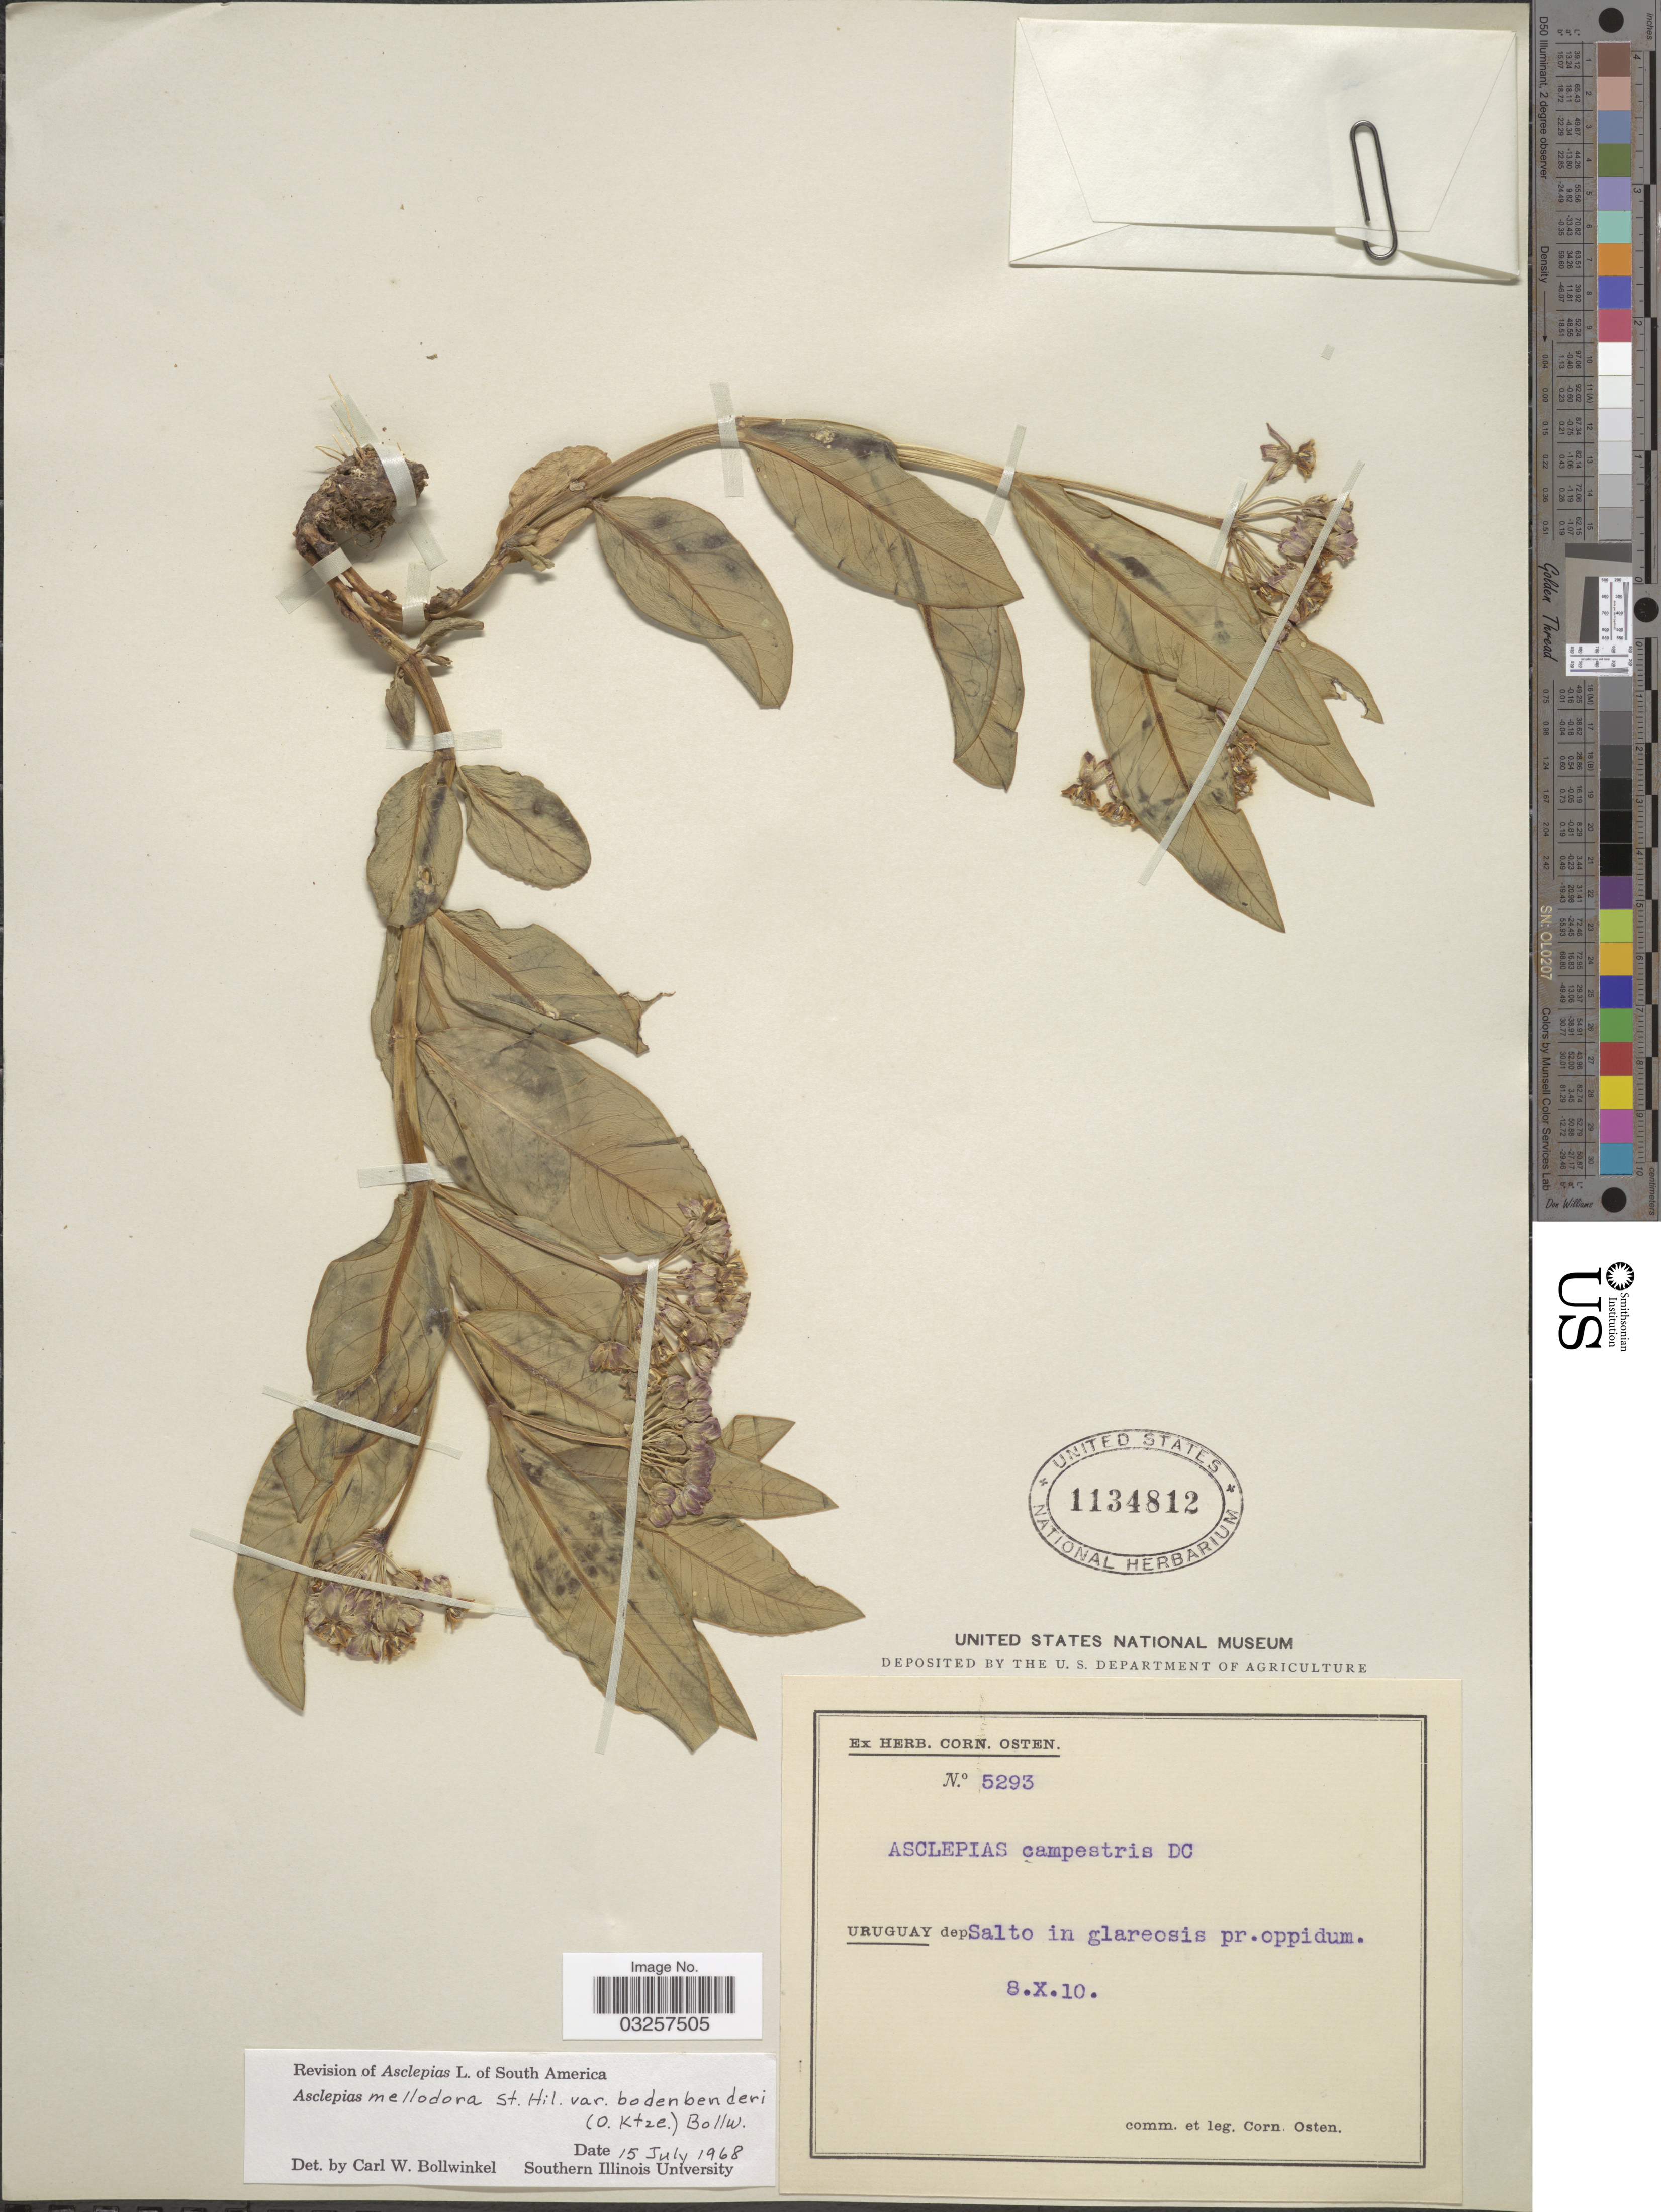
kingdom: Plantae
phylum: Tracheophyta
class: Magnoliopsida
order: Gentianales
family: Apocynaceae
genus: Asclepias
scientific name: Asclepias mellodora var. bodenbenderi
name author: (Kuntze) Bollw.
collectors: C. Osten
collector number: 5293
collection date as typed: Transcribed d/m/y: 8/10/10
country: Uruguay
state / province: Salto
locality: Dep Santo in glareosis pr. oppidum.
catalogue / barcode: US 1134812